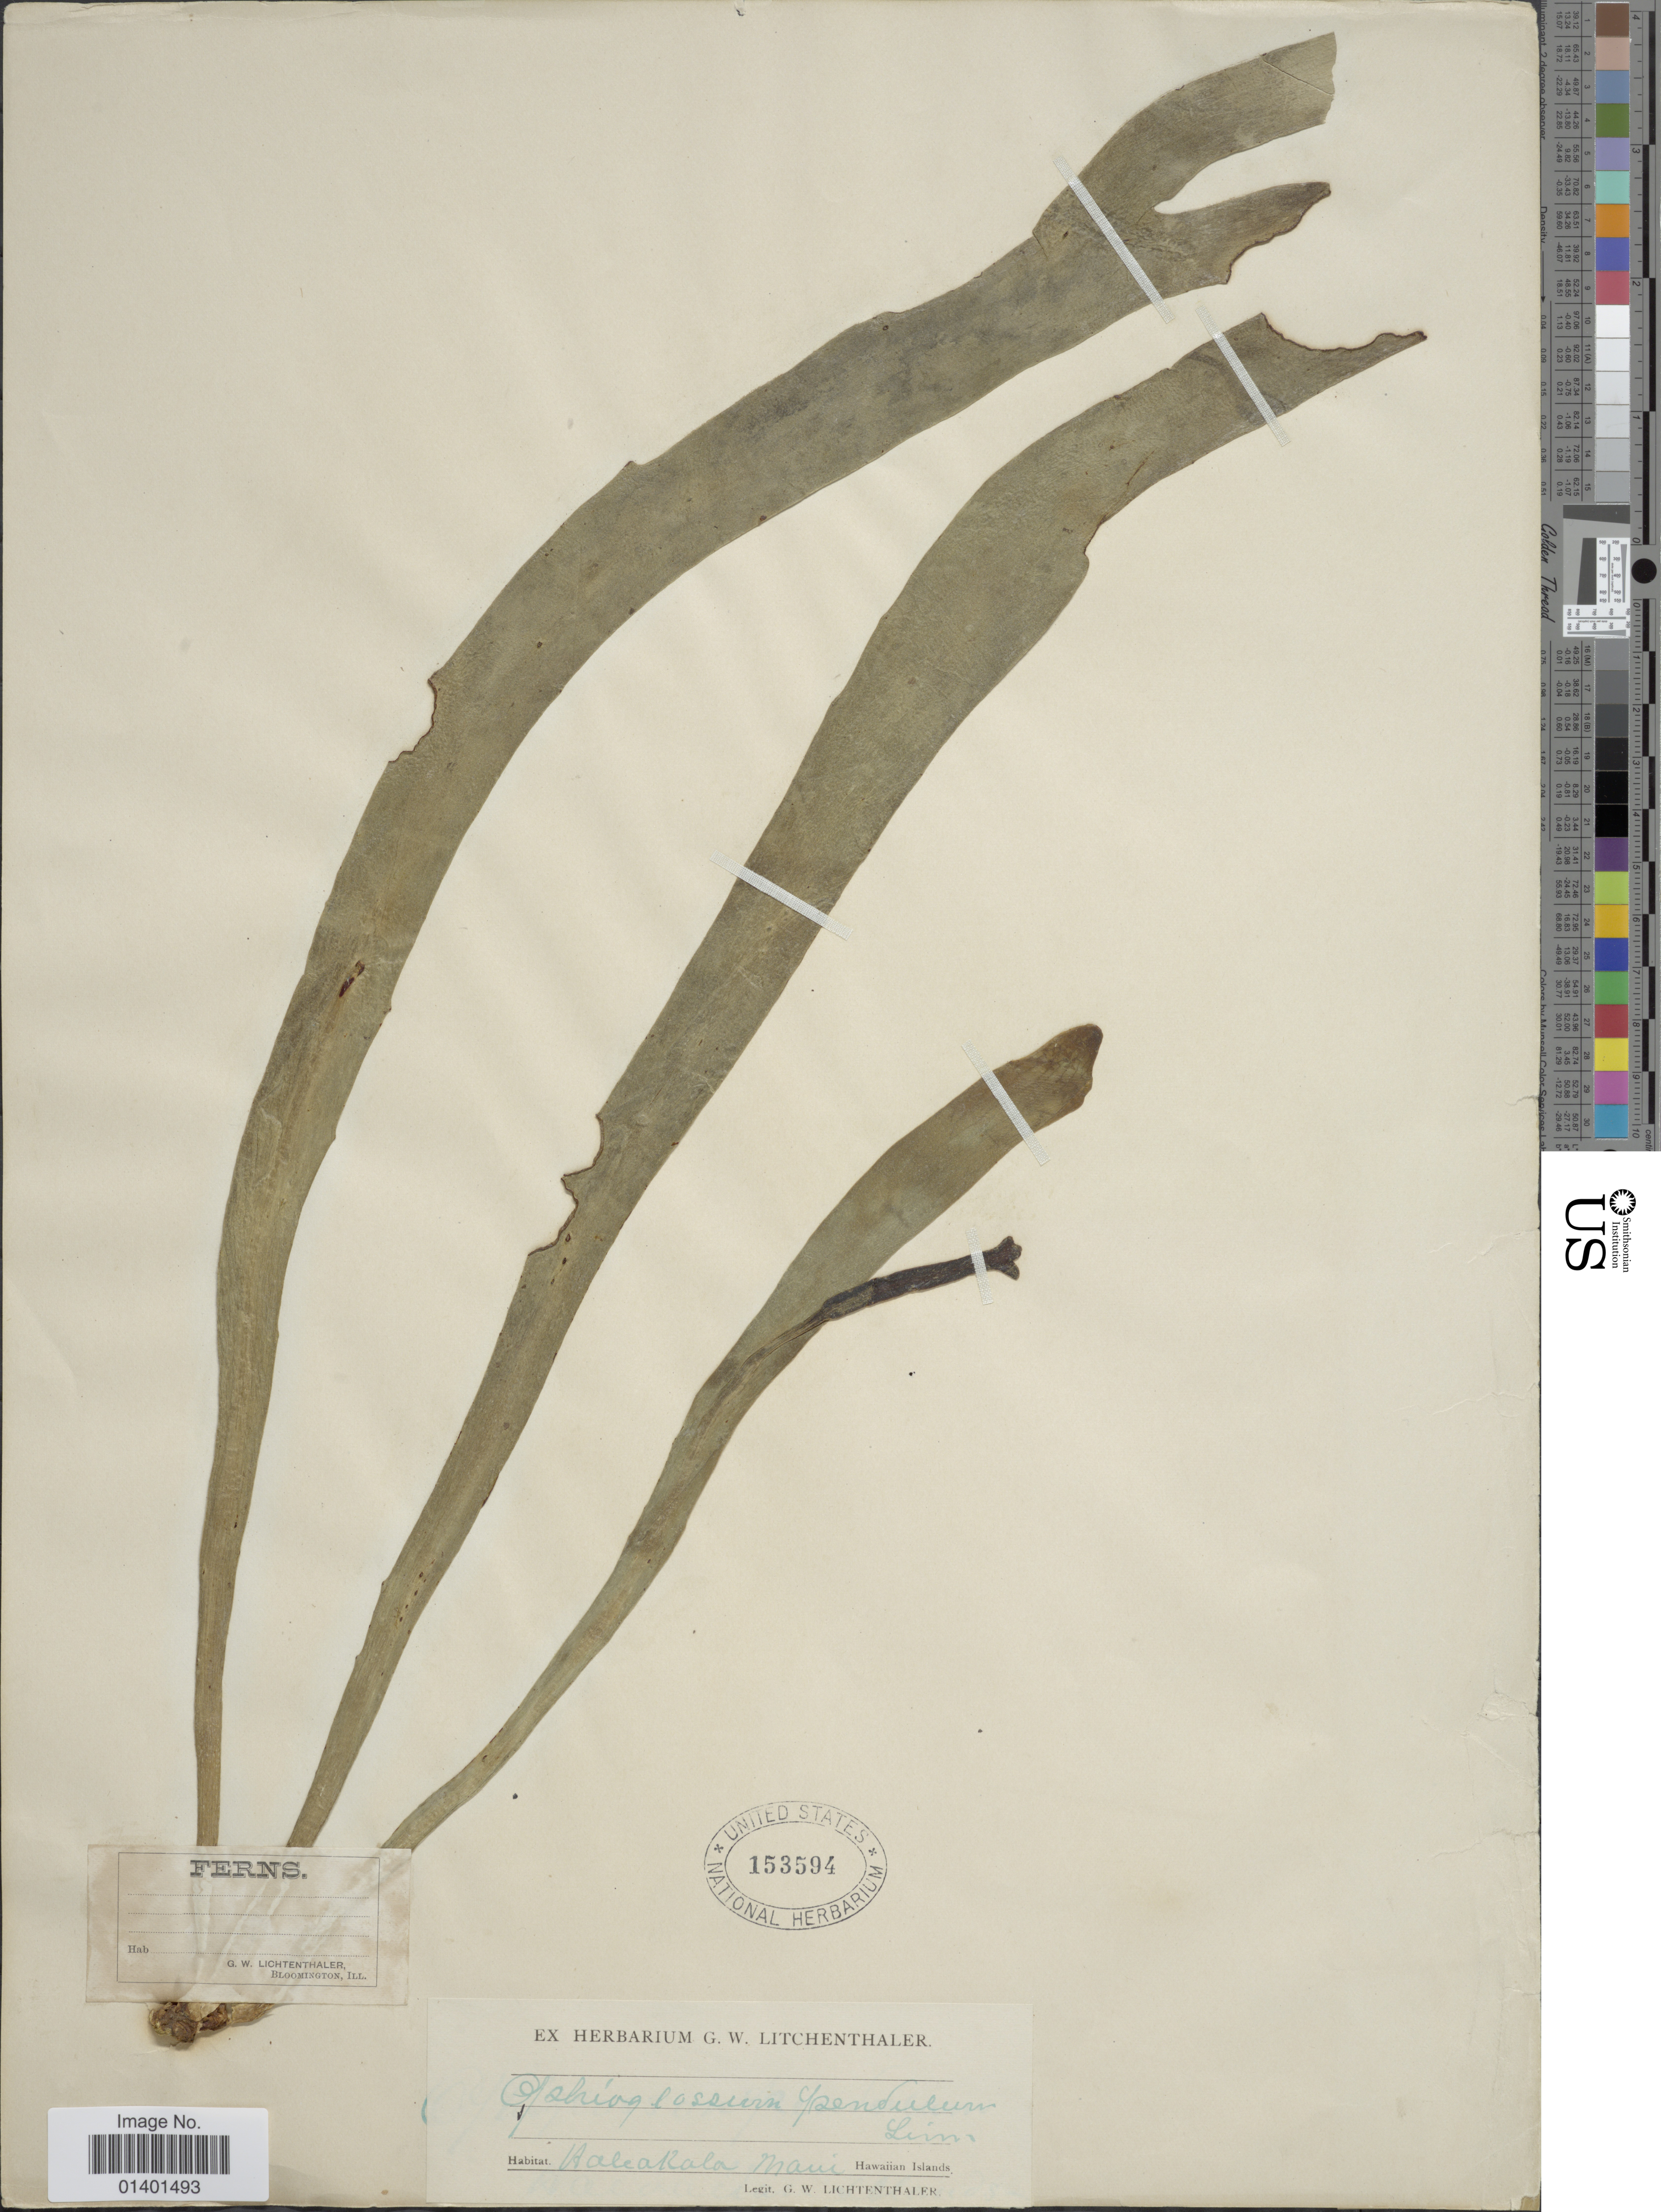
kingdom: Plantae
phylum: Tracheophyta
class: Polypodiopsida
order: Ophioglossales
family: Ophioglossaceae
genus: Ophioderma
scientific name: Ophioderma pendulum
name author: (L.) C. Presl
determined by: Wagner, W. L., (BOT), Smithsonian Institution - National Museum of Natural History (UNITED STATES)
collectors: G. Lichtenthaler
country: United States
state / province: Hawaii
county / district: Maui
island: Maui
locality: Haleakola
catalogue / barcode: US 153594